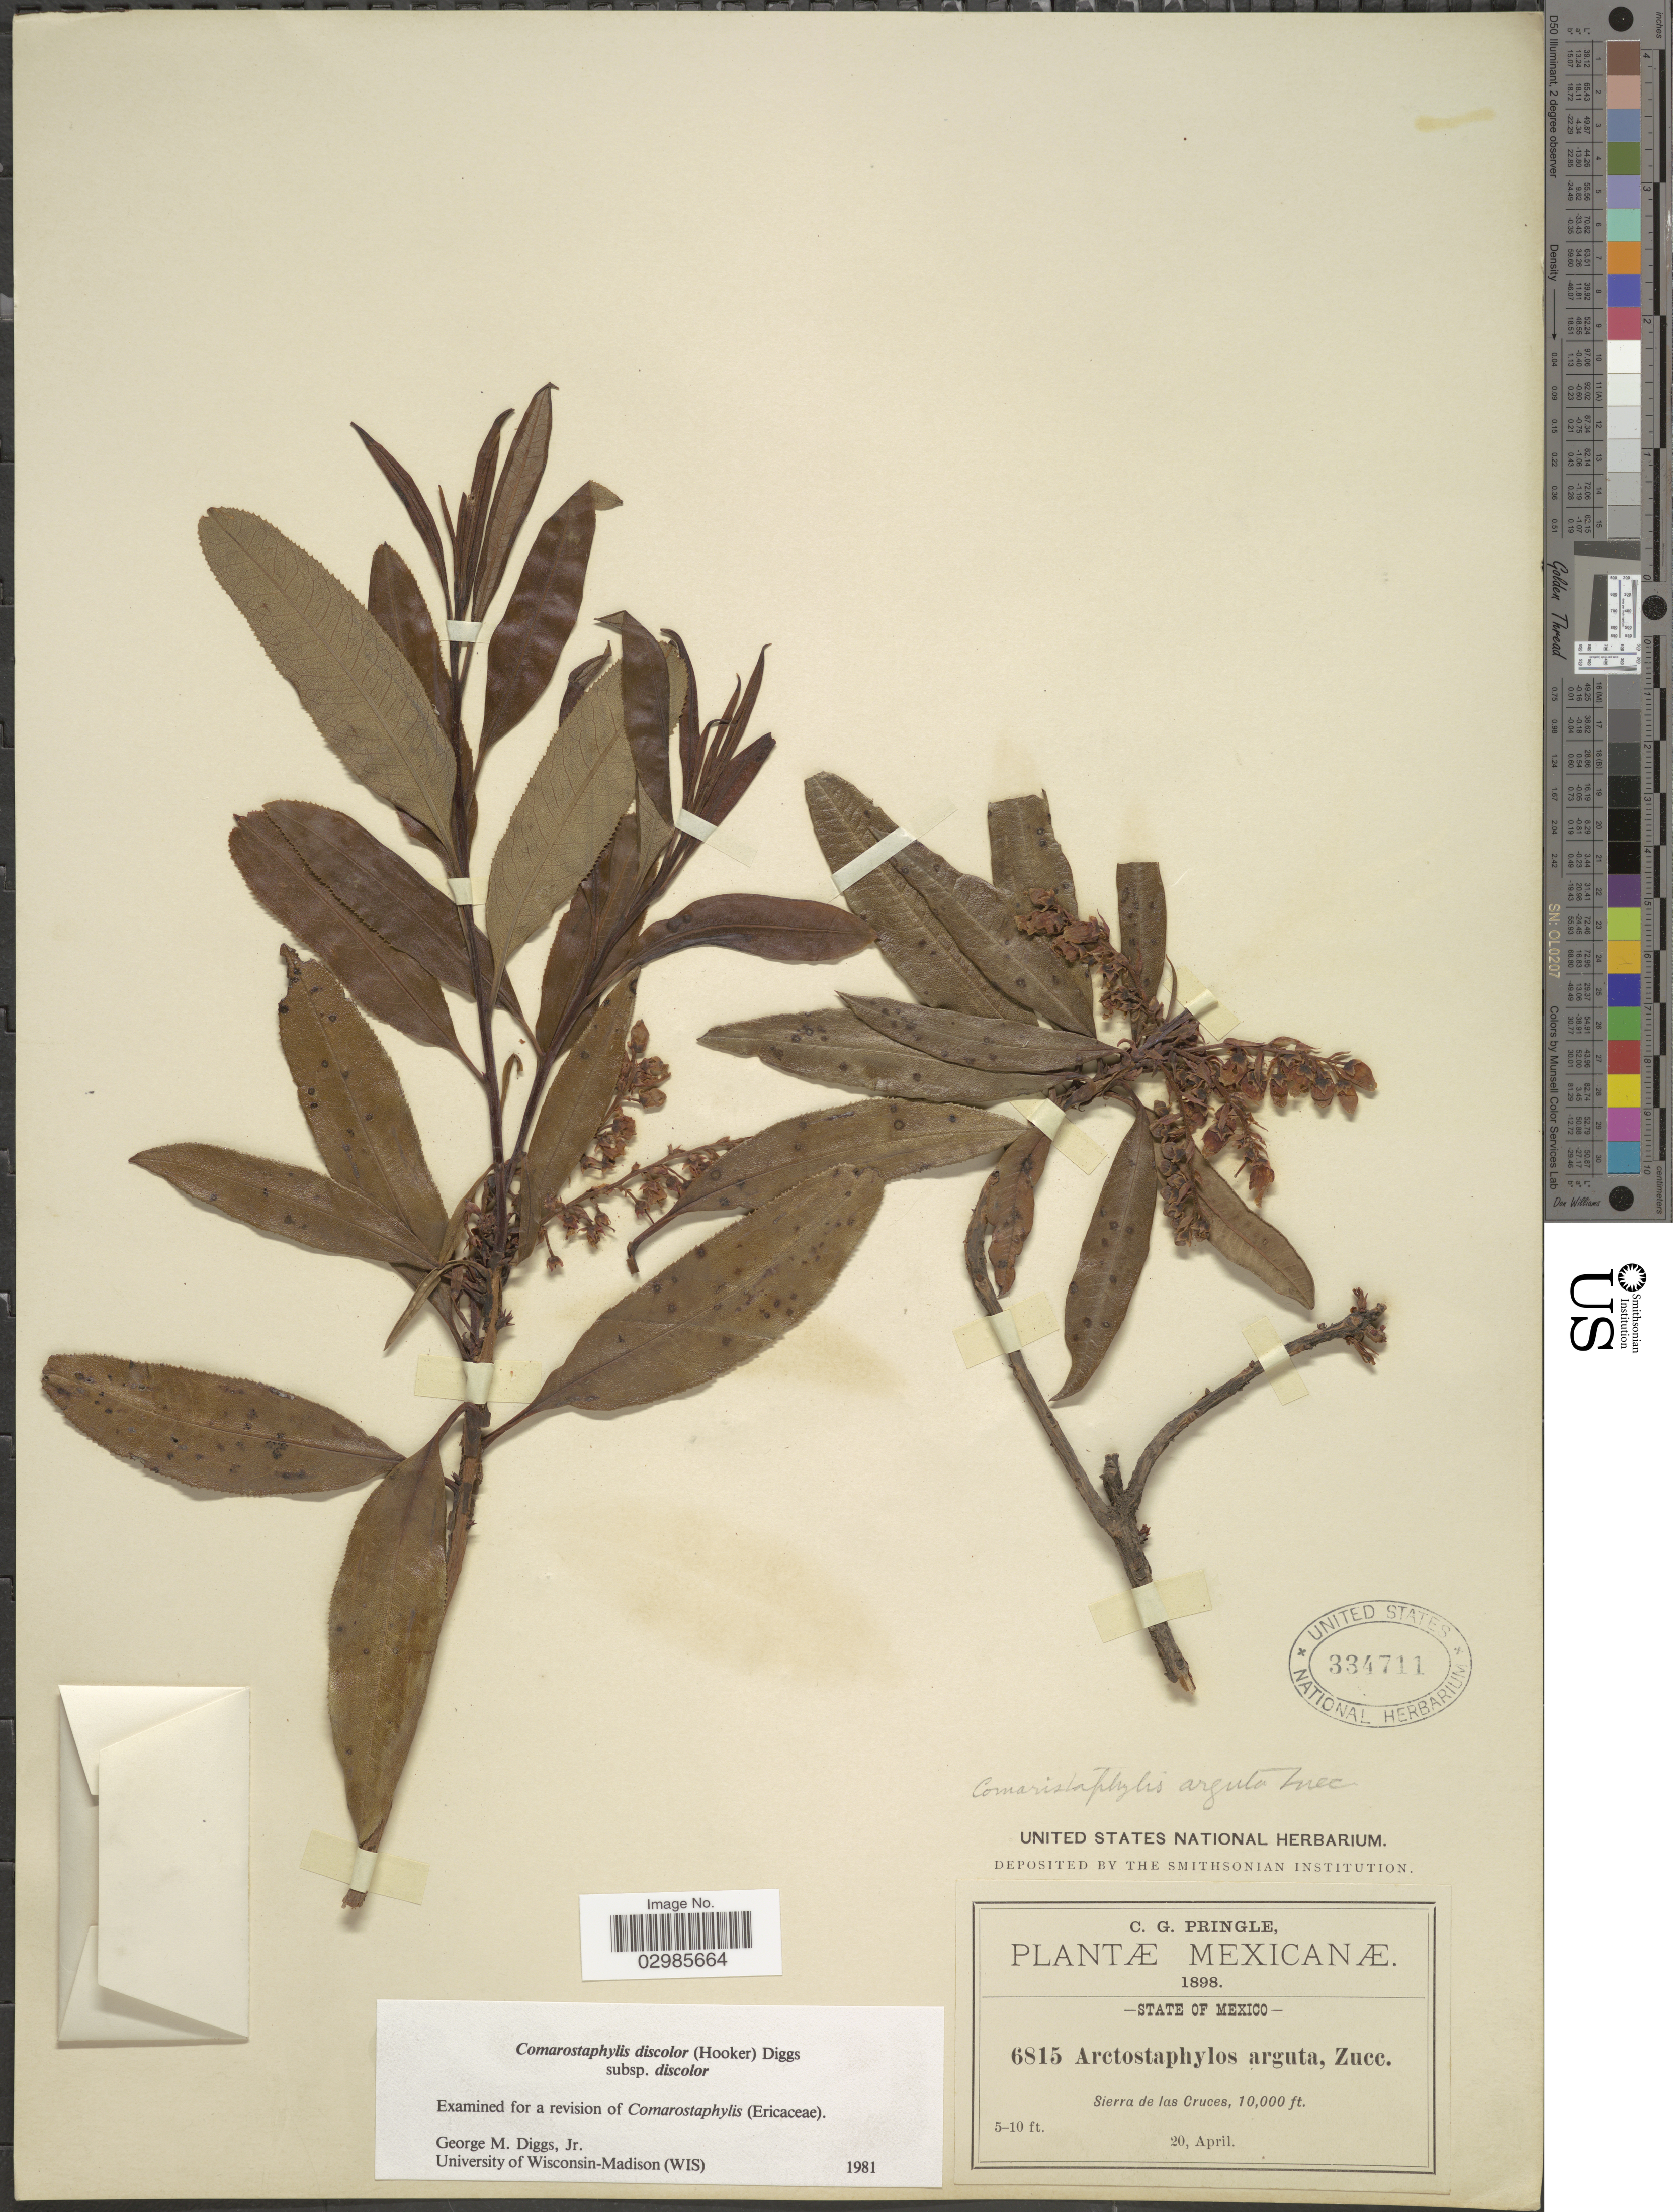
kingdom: Plantae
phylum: Tracheophyta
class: Magnoliopsida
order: Ericales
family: Ericaceae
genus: Comarostaphylis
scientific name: Comarostaphylis discolor subsp. discolor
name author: (Hook.) Diggs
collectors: C. G. Pringle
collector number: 6815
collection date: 1898-04-20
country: Mexico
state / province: México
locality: Sierra de las Cruces.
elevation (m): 3048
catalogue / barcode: US 334711